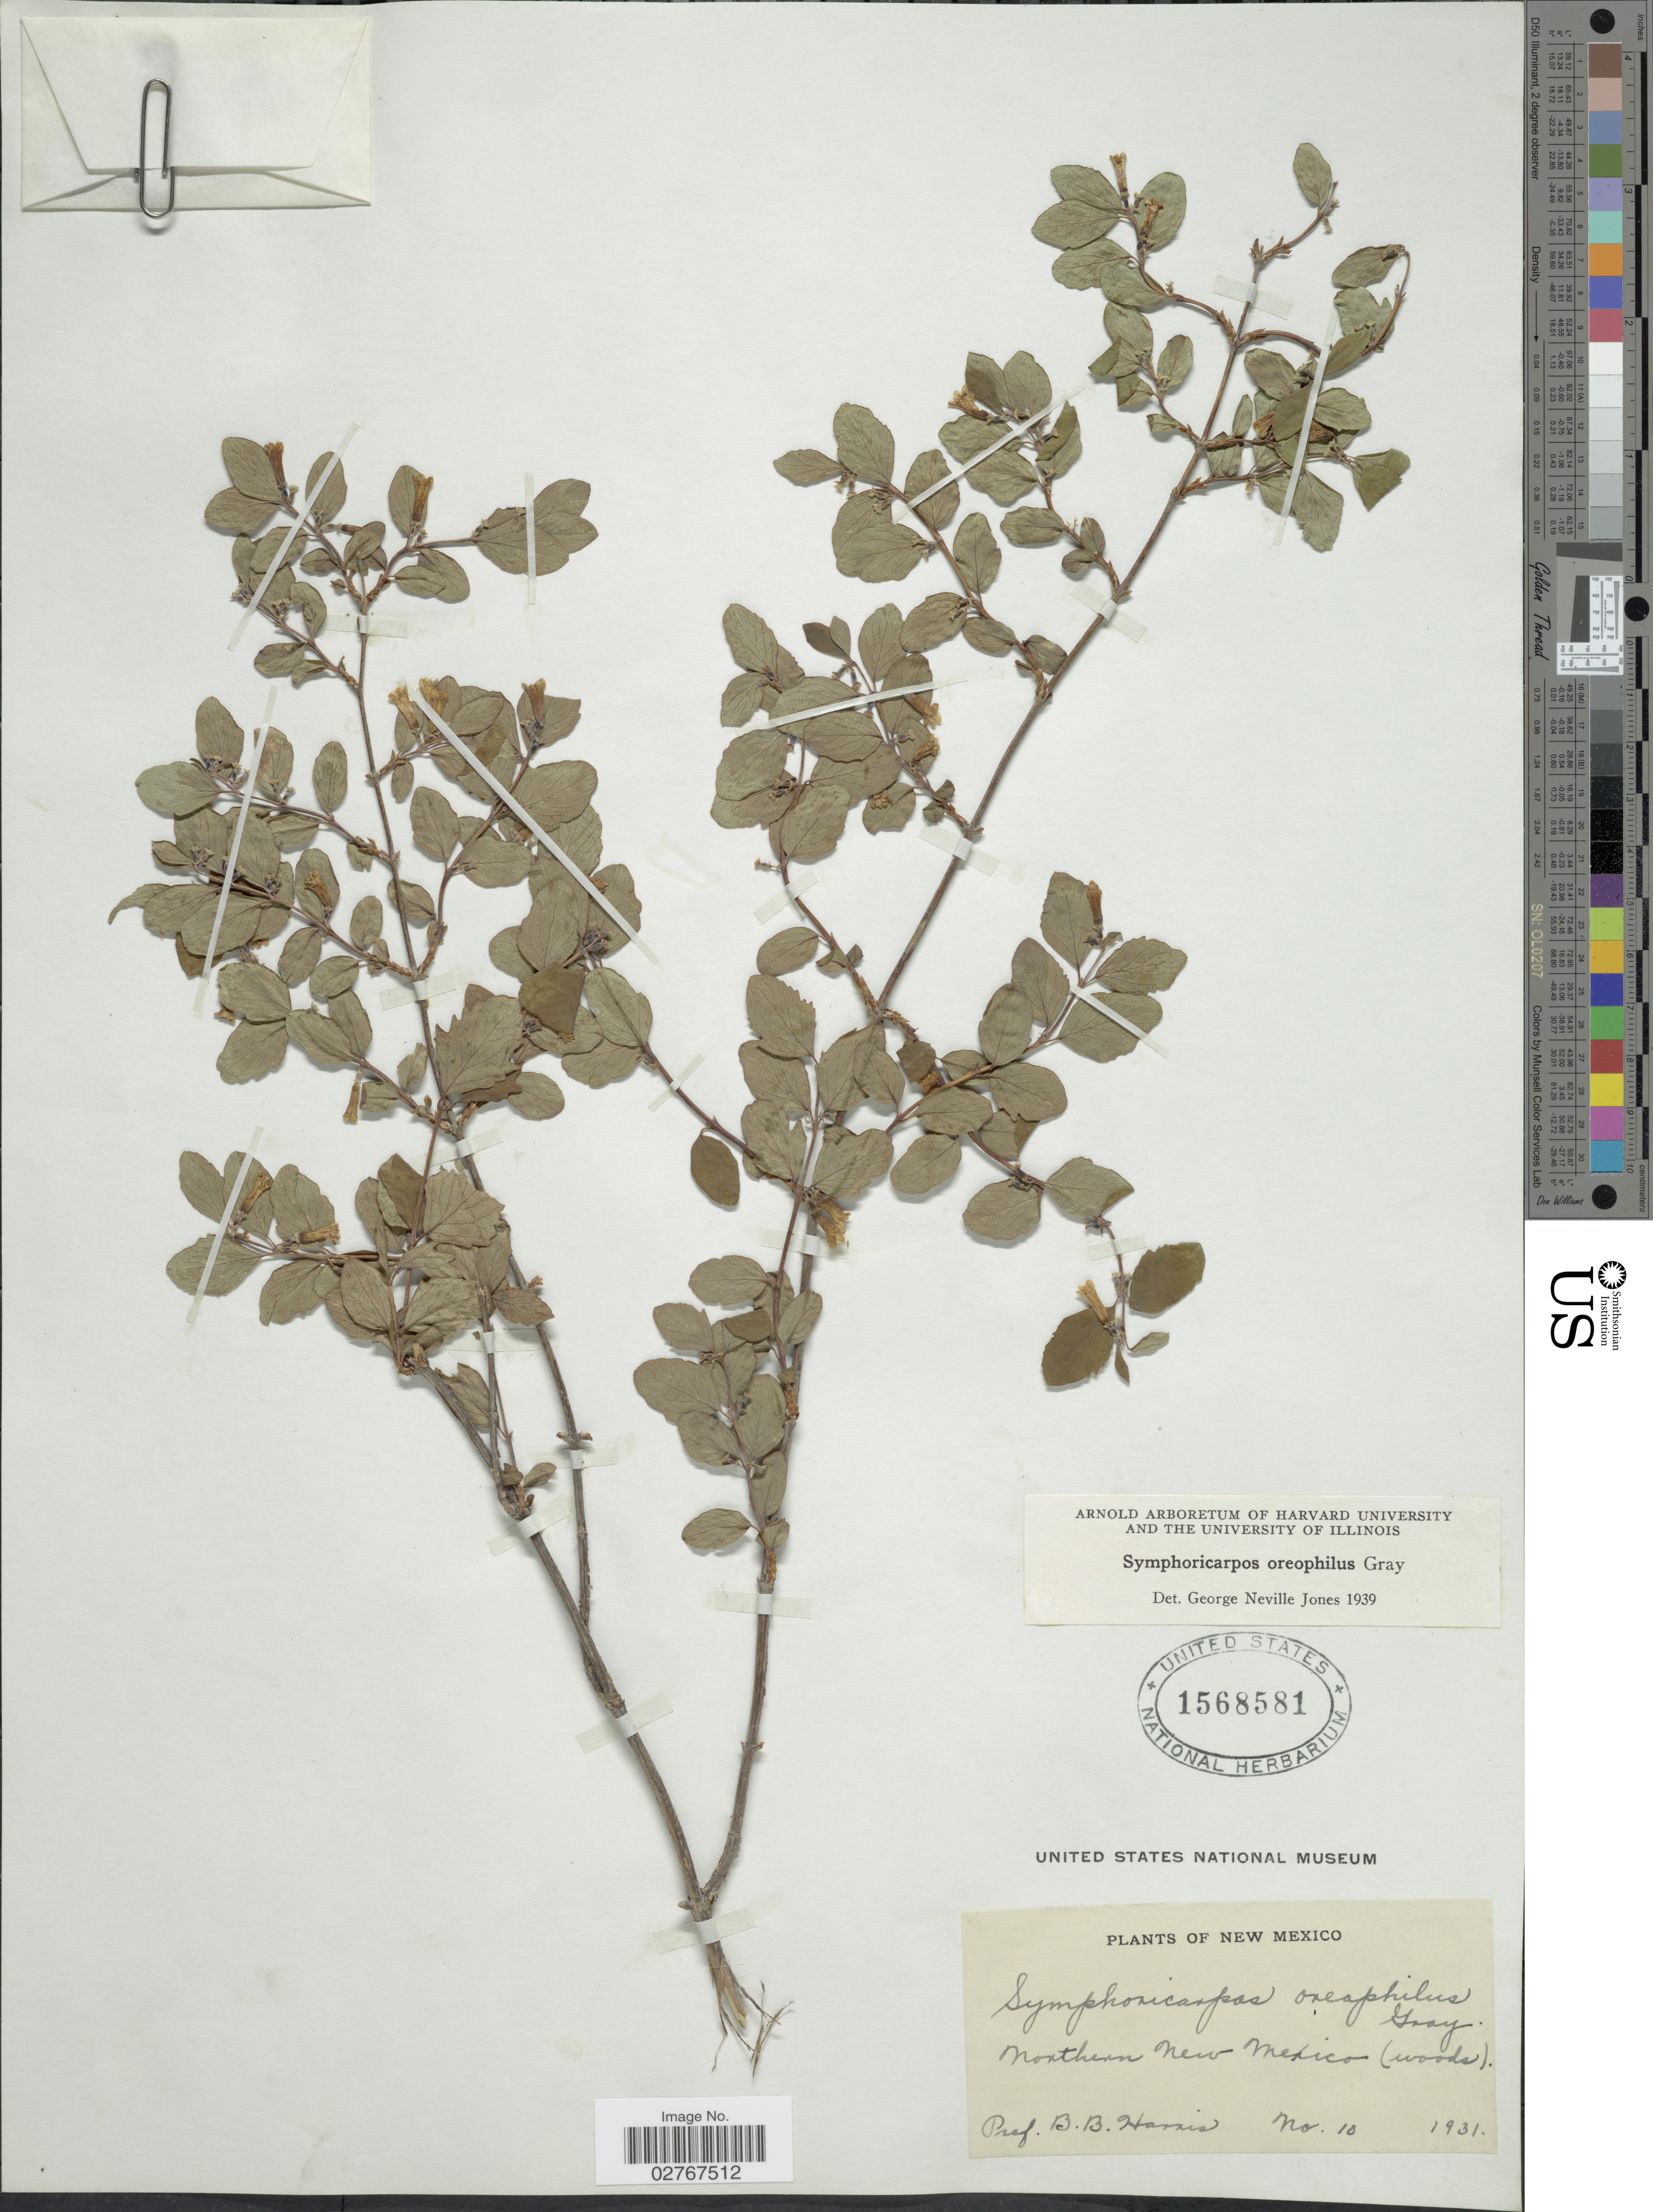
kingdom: Plantae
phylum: Tracheophyta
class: Magnoliopsida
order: Dipsacales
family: Caprifoliaceae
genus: Symphoricarpos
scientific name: Symphoricarpos oreophilus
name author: A. Gray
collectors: B. B. Harris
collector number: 10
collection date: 1931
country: United States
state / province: New Mexico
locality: Northern New Mexico (woods).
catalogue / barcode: US 1568581